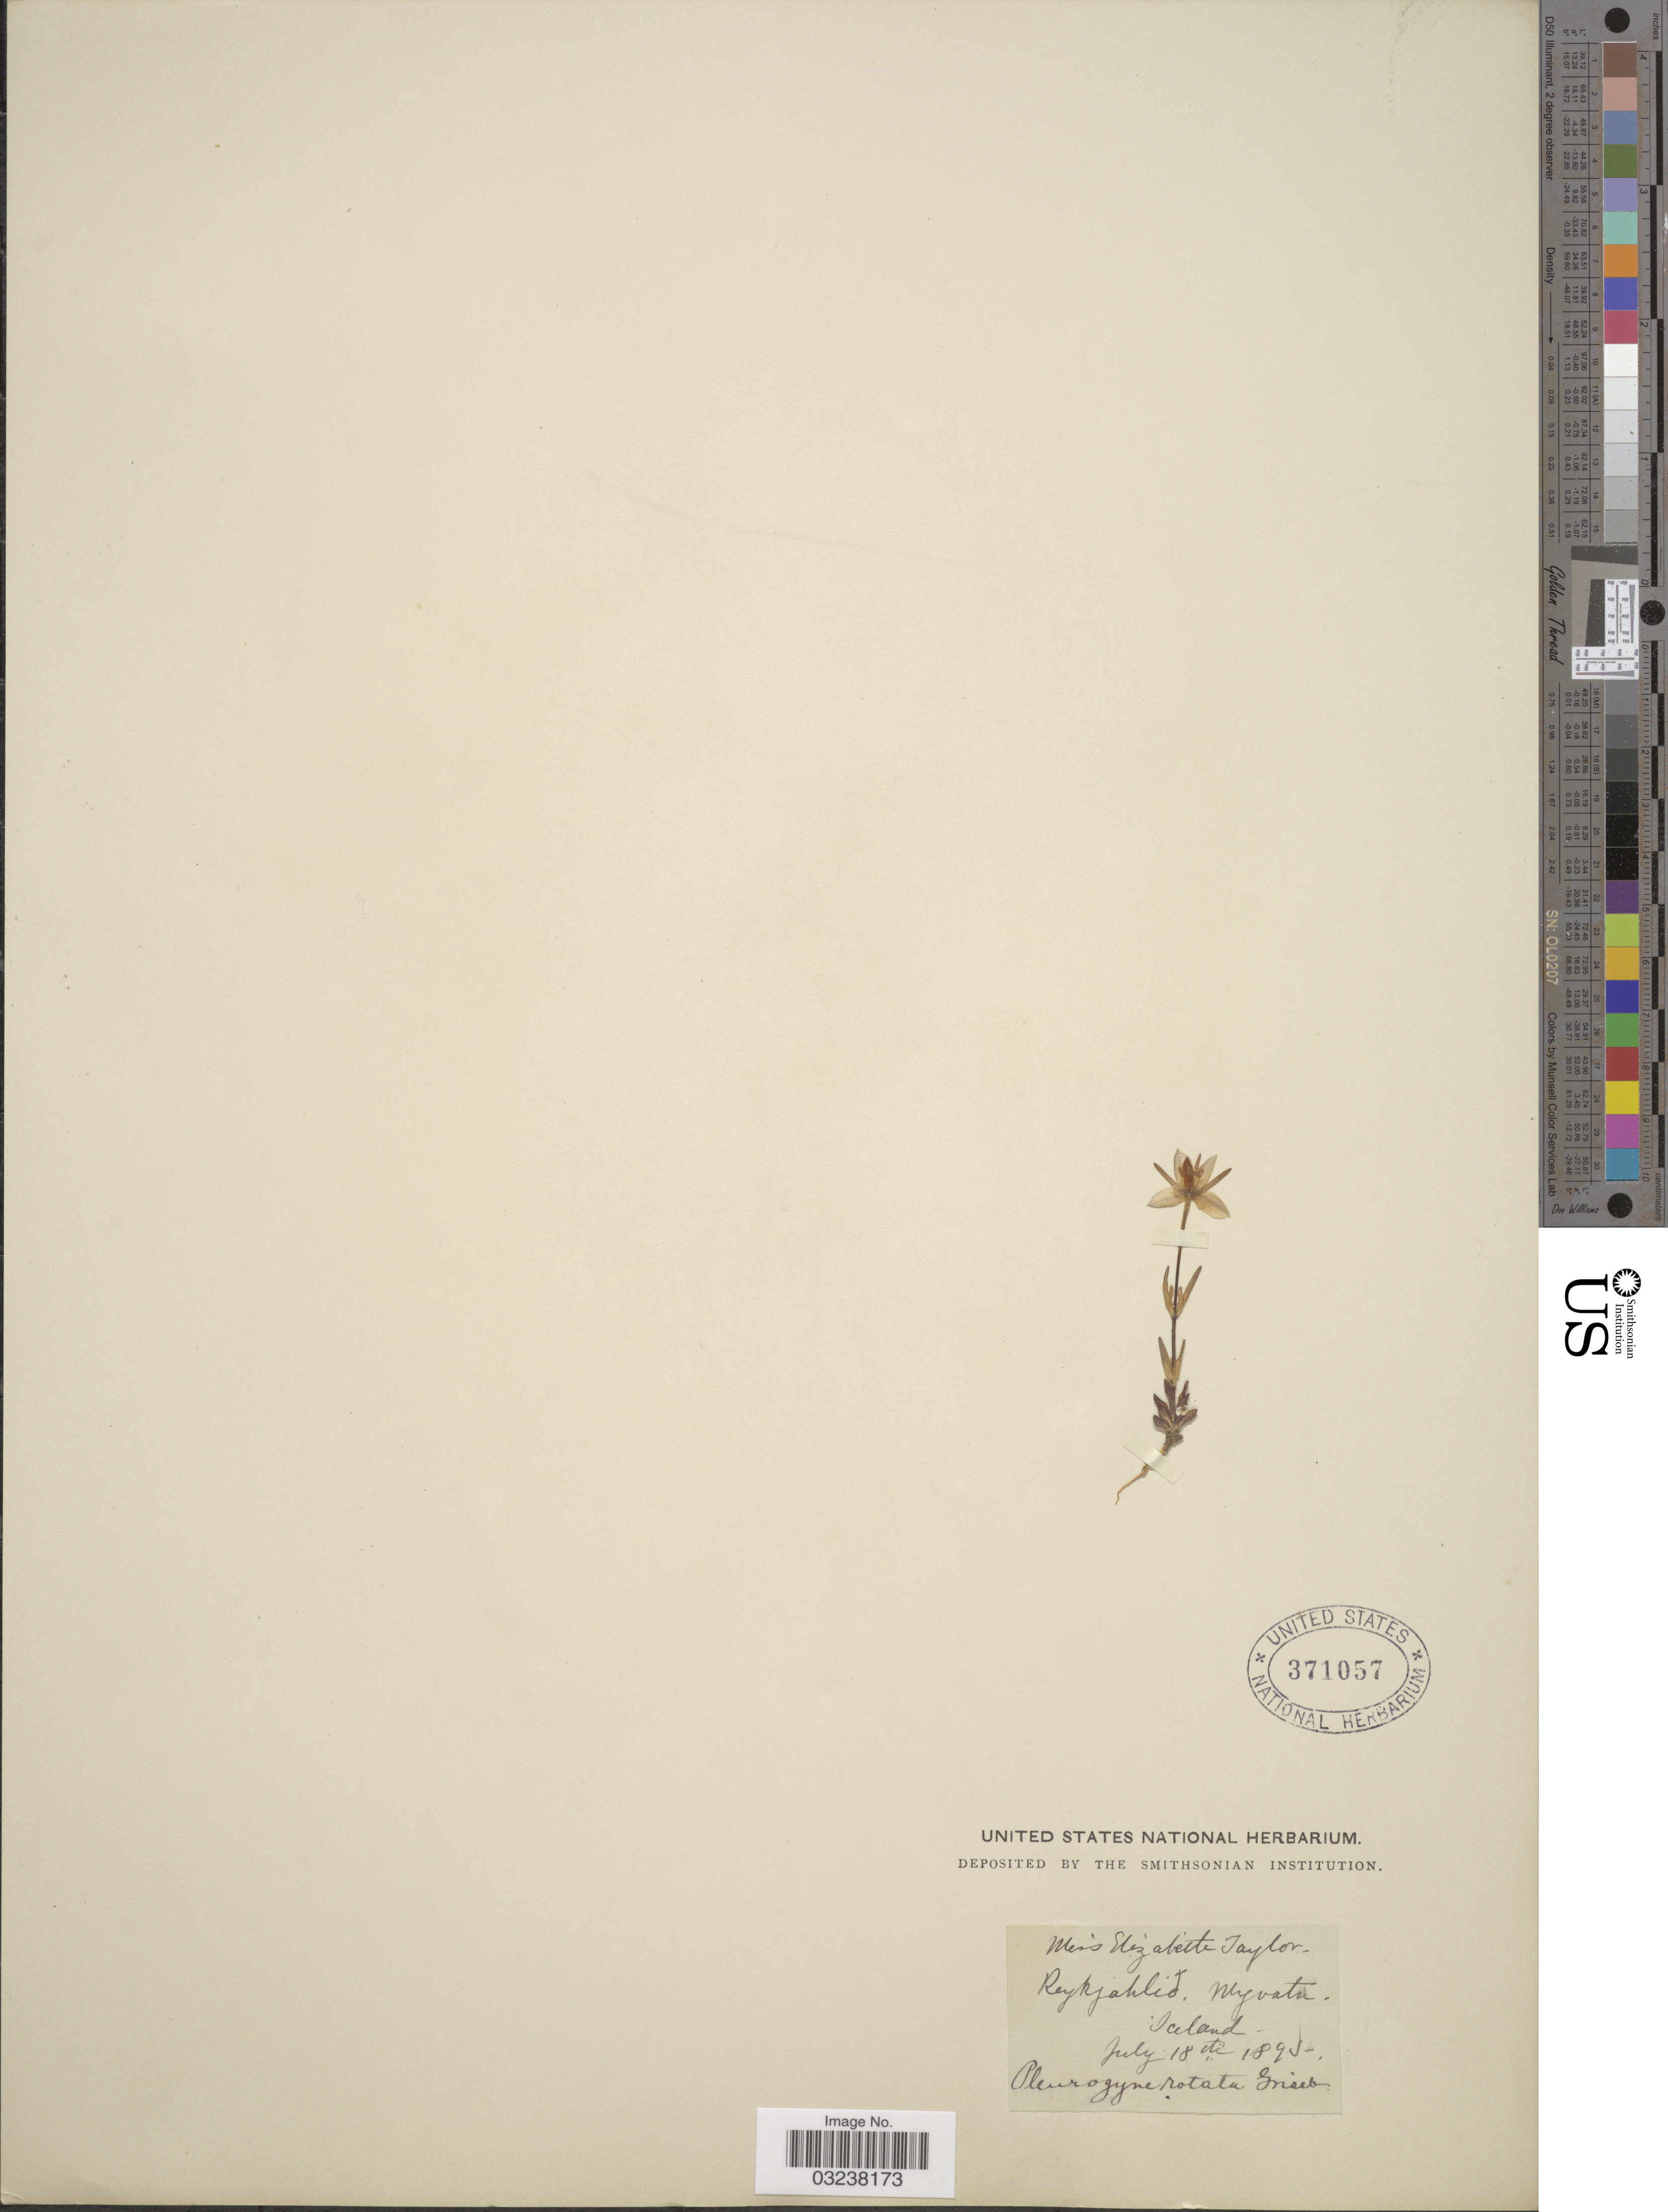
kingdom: Plantae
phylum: Tracheophyta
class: Magnoliopsida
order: Gentianales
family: Gentianaceae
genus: Lomatogonium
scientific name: Lomatogonium rotatum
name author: (L.) Fr.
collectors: E. L. Taylor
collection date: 1895-07-18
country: Iceland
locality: Reykjaklid, Myvatn.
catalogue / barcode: US 371057